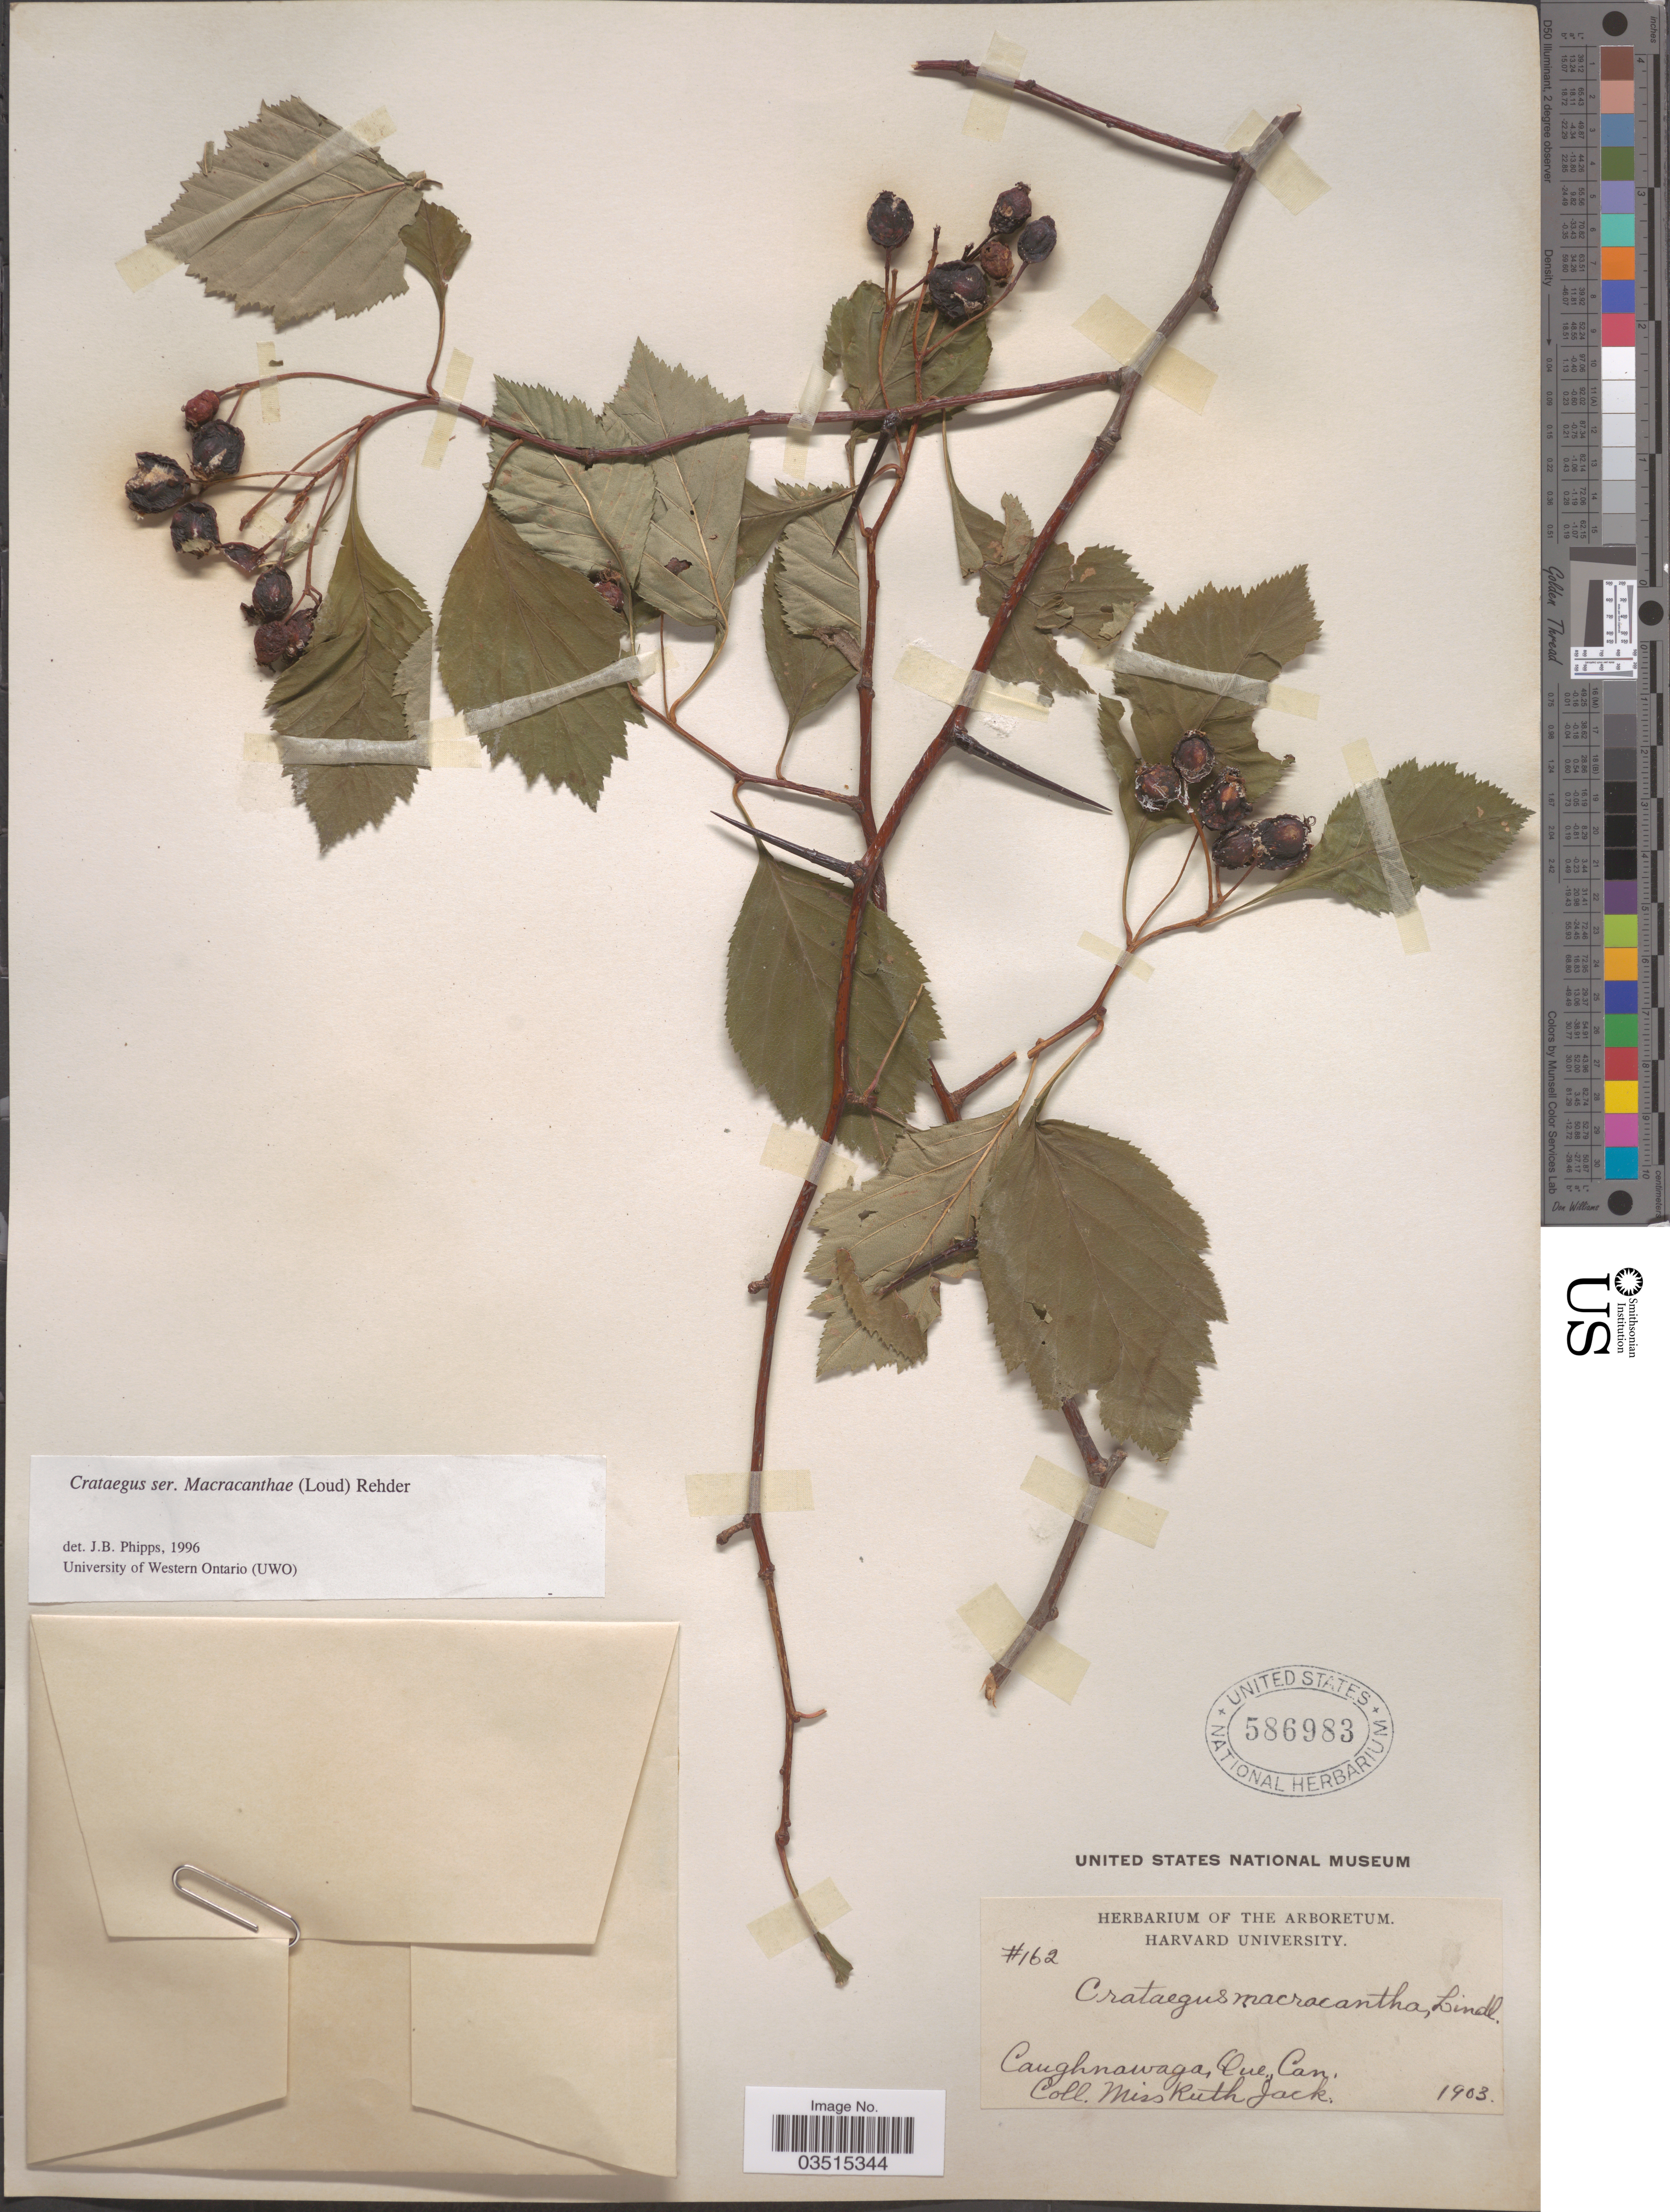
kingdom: Plantae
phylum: Tracheophyta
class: Magnoliopsida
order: Rosales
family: Rosaceae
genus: Crataegus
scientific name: Crataegus macracantha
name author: (Lindl.) Lodd. ex Loudon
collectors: R. Jack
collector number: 162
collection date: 1903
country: Canada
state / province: Quebec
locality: Caughnawaga.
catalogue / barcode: US 586983